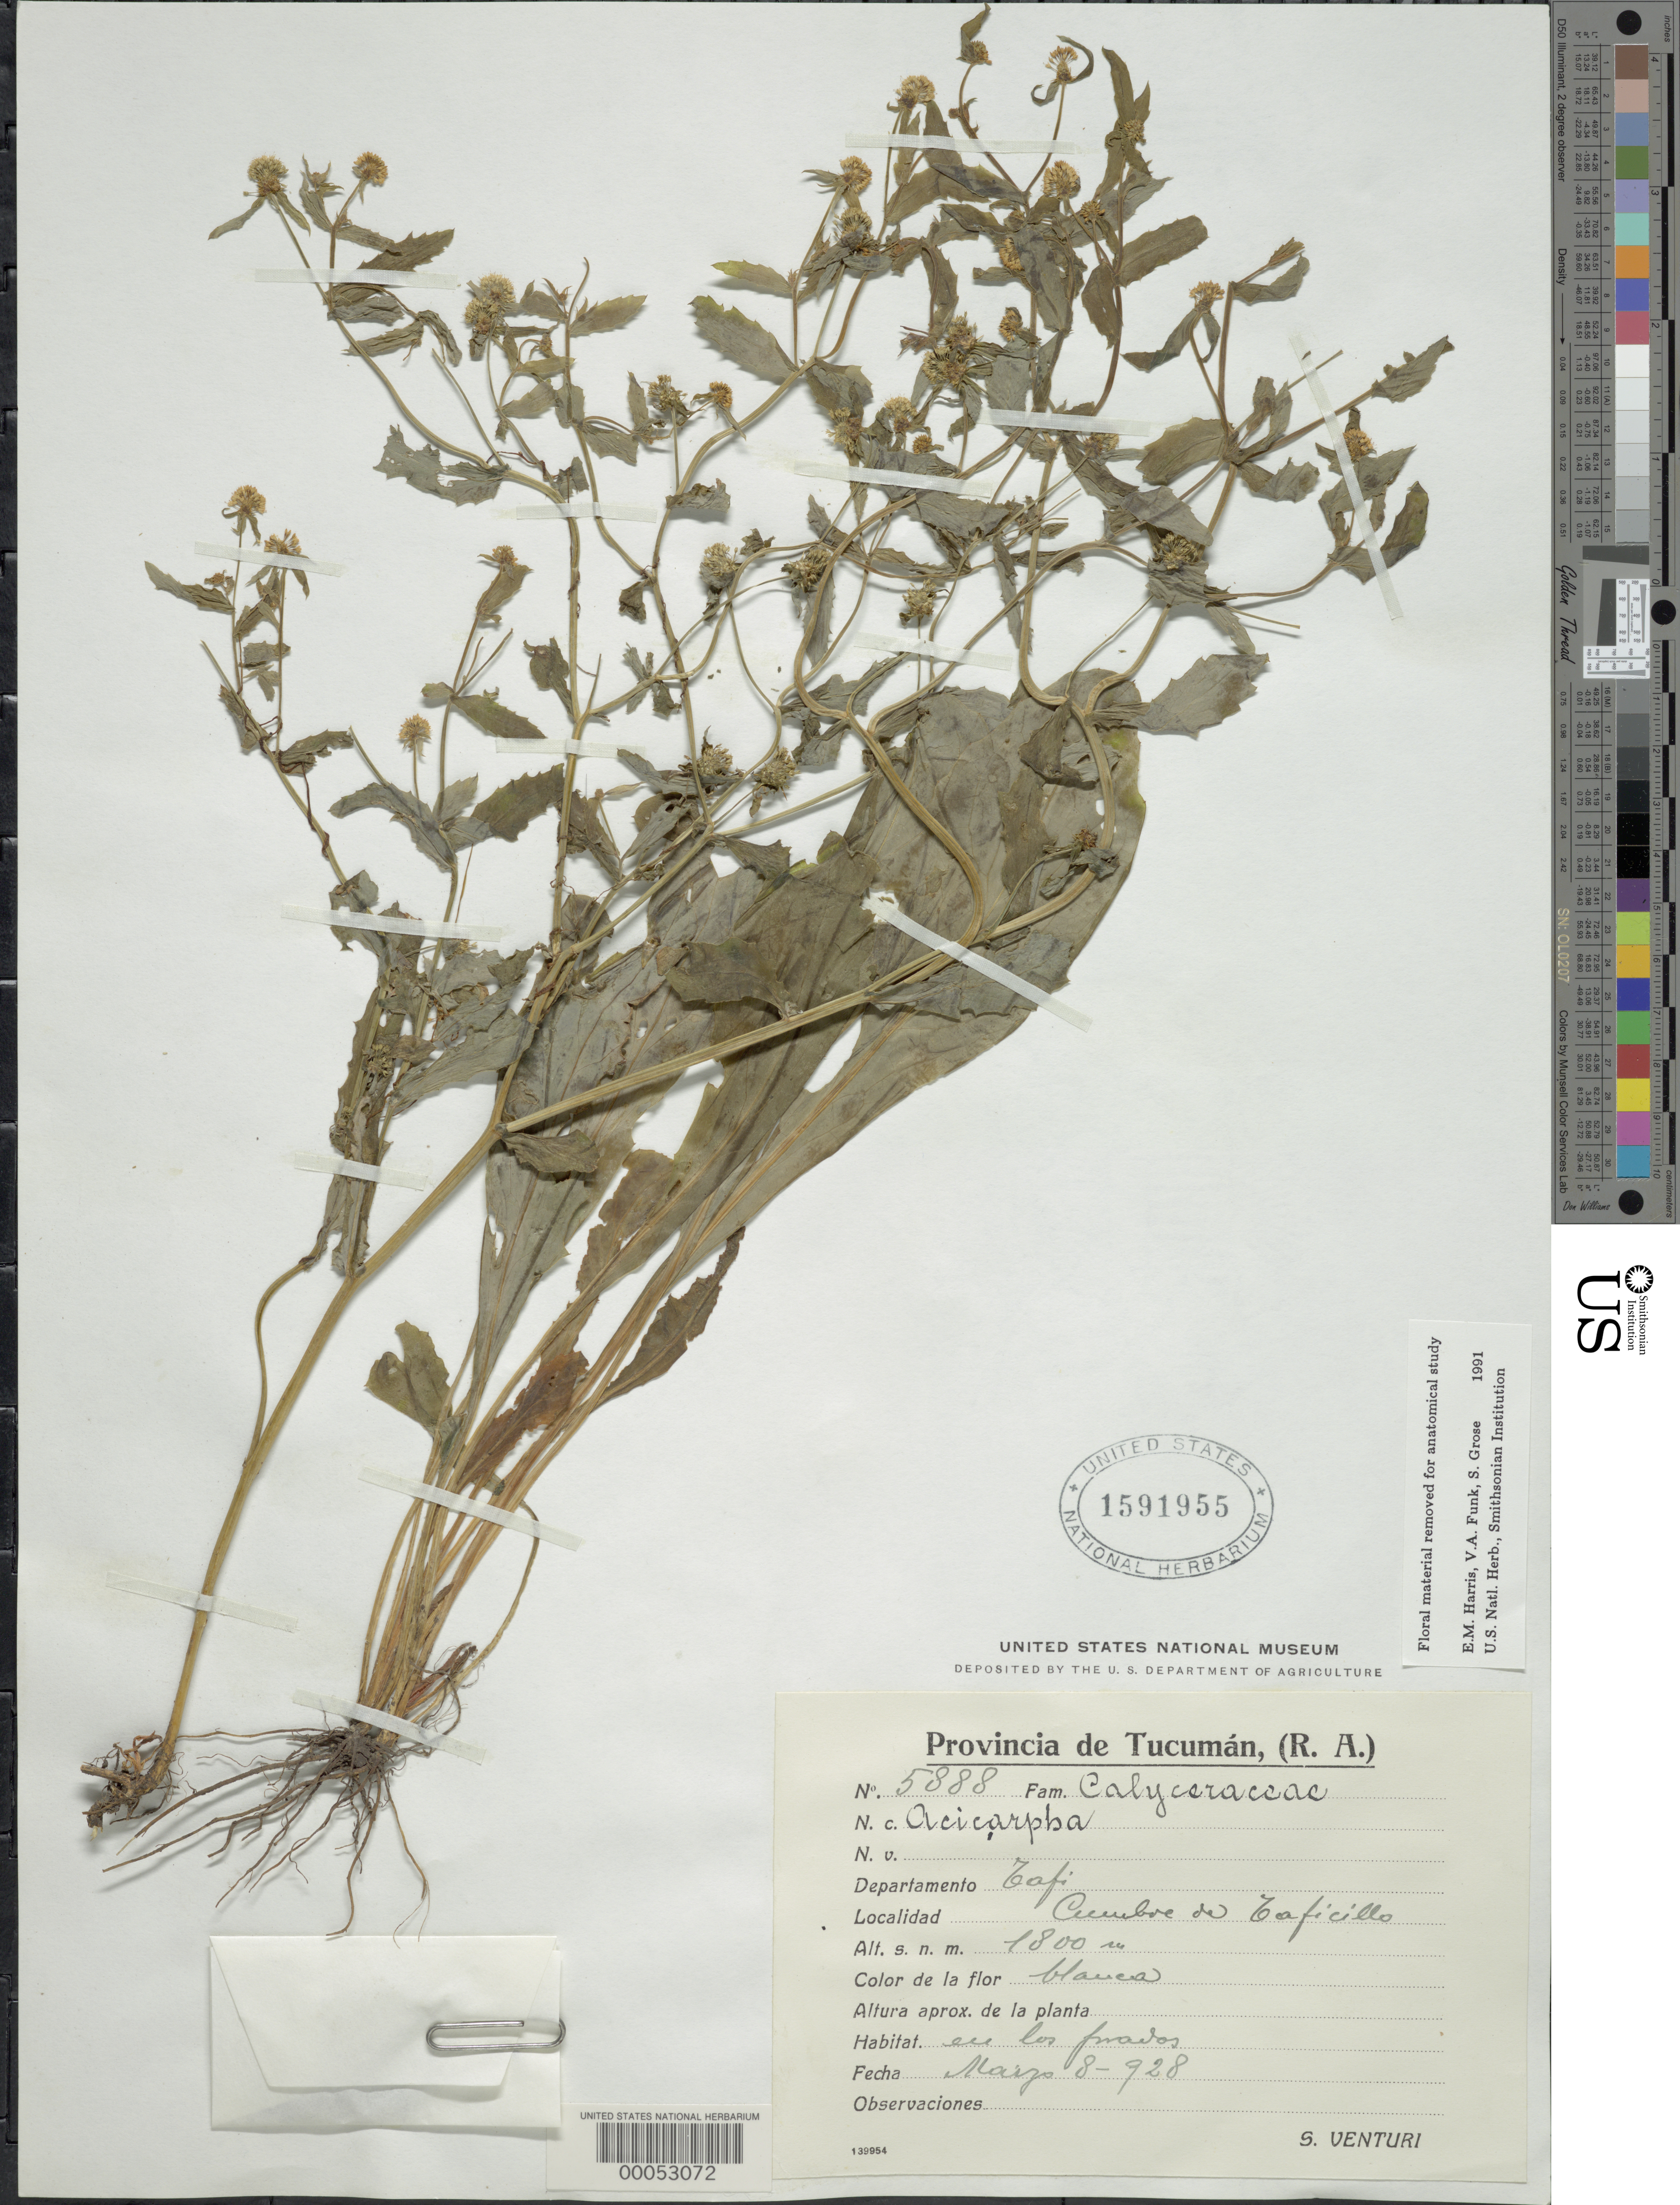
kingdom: Plantae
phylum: Tracheophyta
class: Magnoliopsida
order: Asterales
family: Calyceraceae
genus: Acicarpha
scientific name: Acicarpha procumbens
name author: Less.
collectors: S. Venturi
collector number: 5888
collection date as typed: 08 Mar 1928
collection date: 1928-03-08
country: Argentina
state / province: Tucumán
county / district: Tafí ?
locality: Eafi Dept. (?), cumbre del eaficillo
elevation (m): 1800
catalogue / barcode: US 1591955